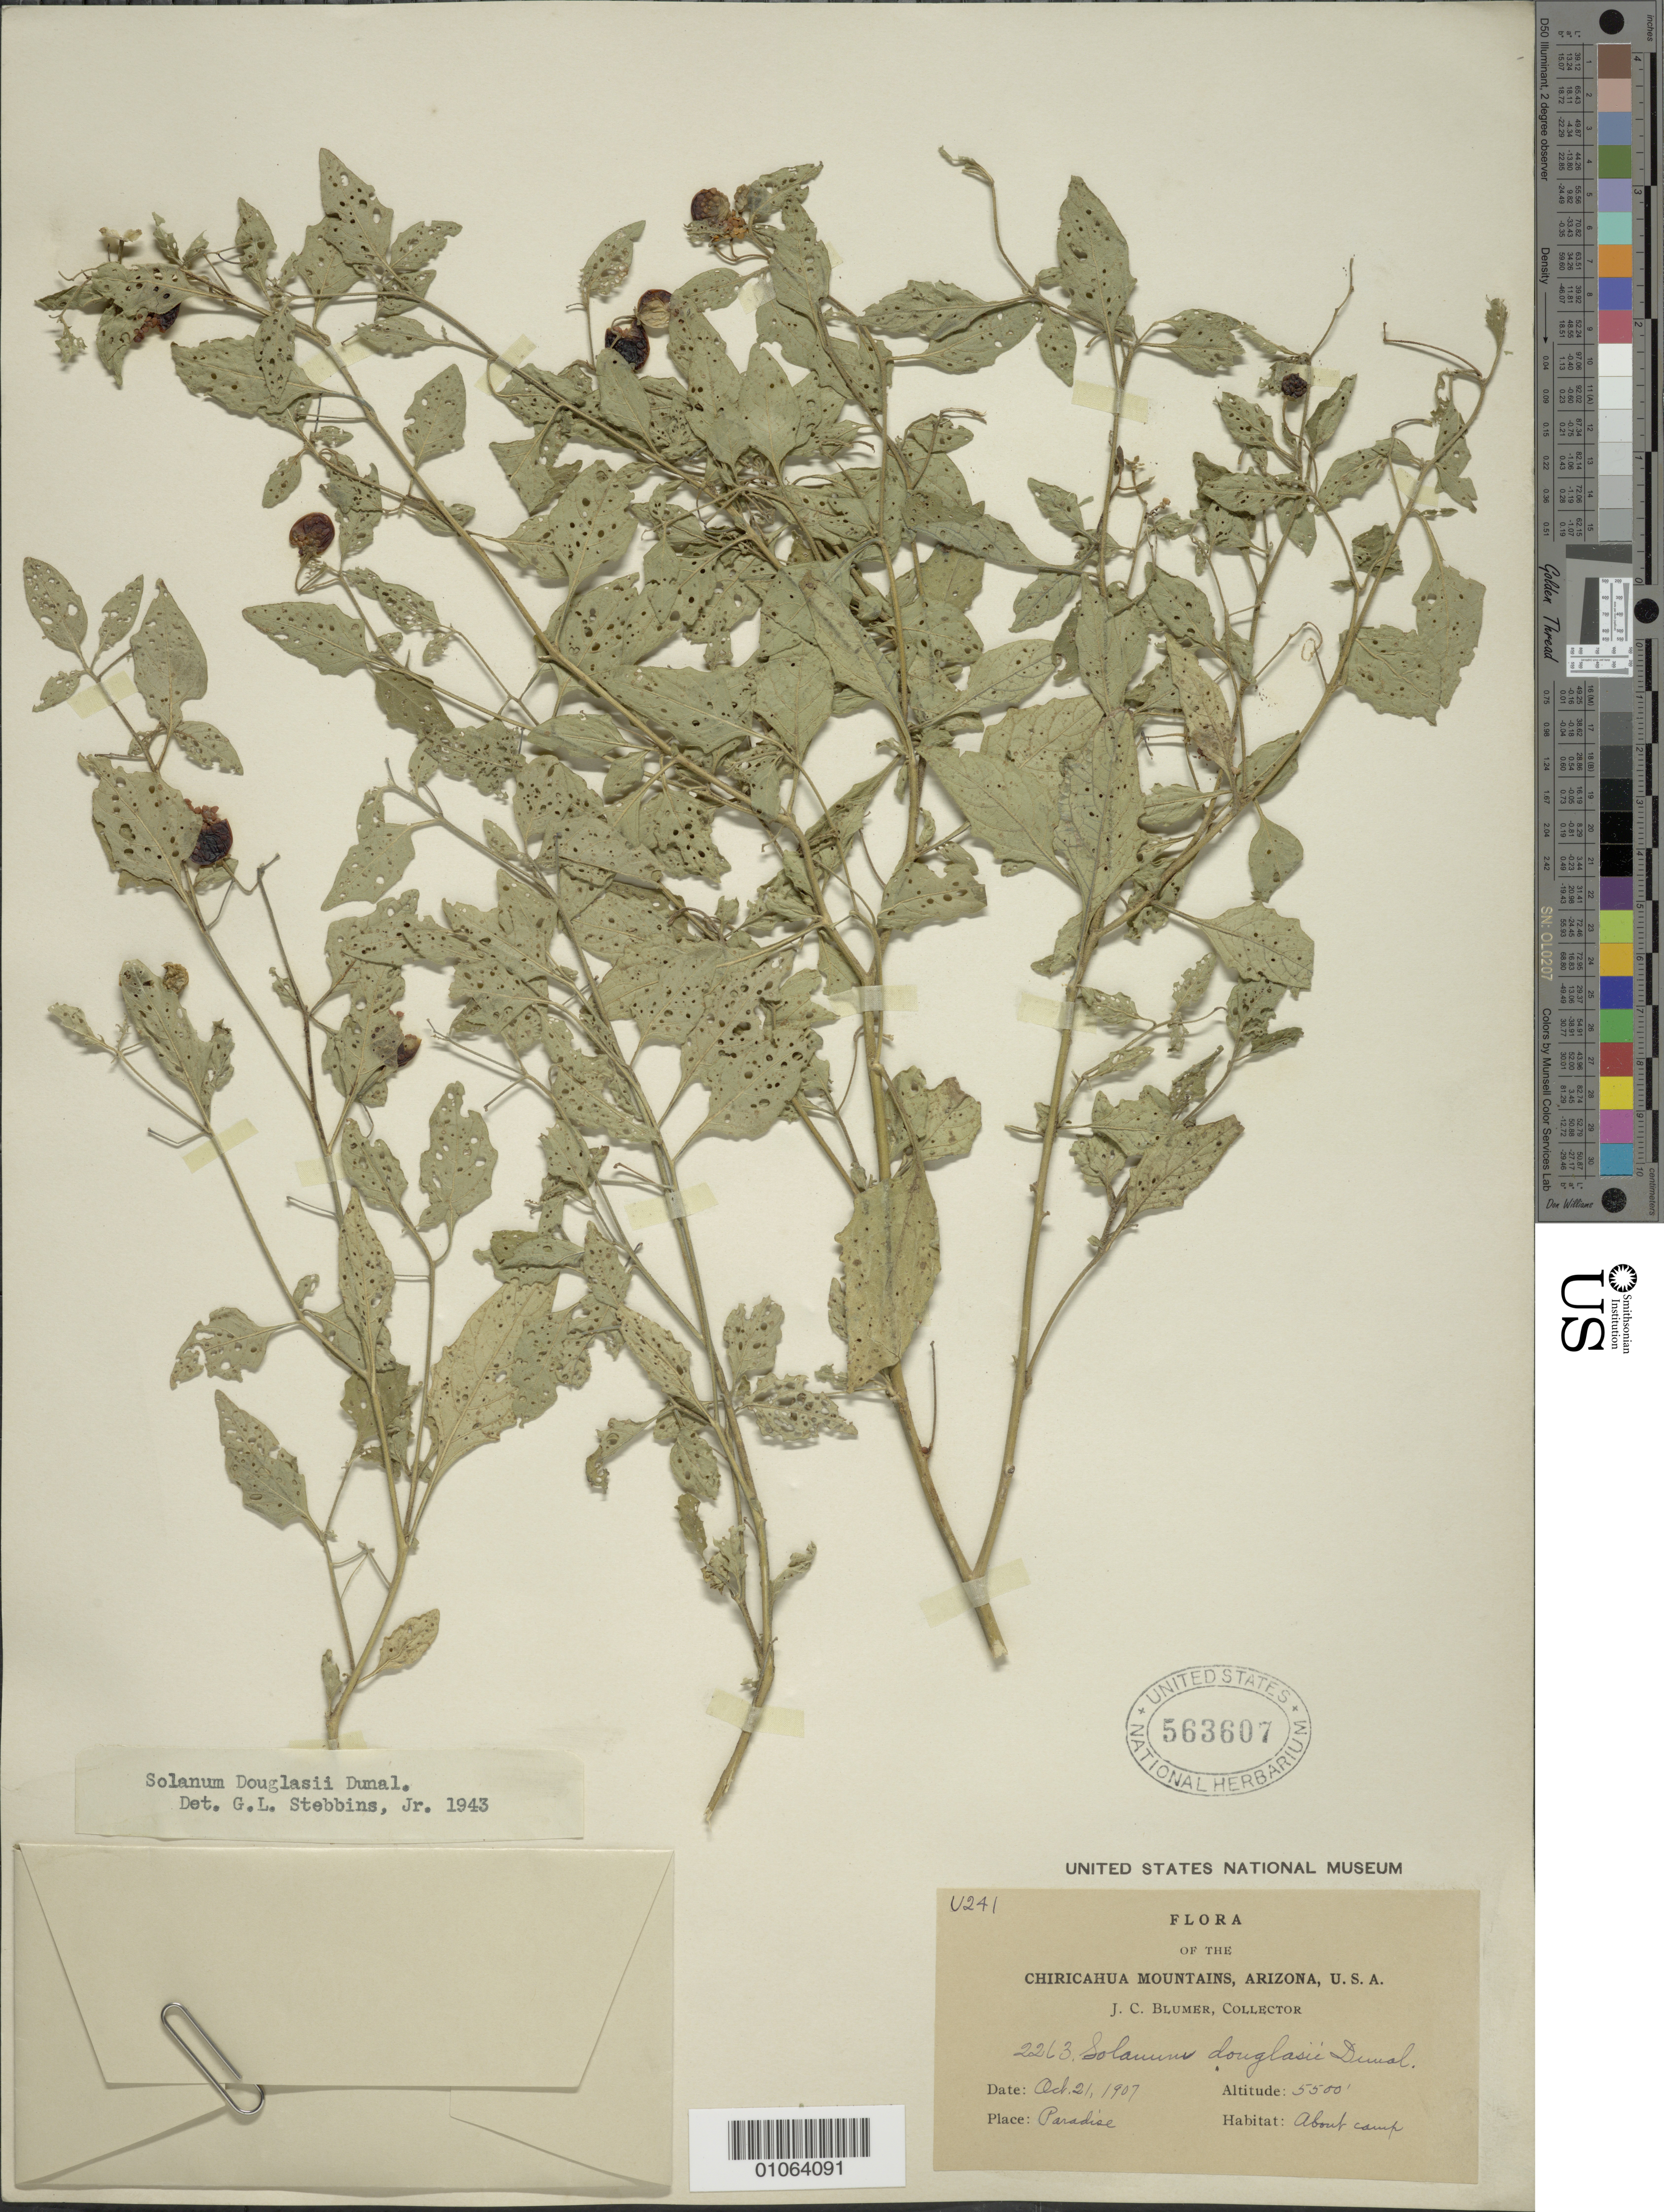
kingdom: Plantae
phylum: Tracheophyta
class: Magnoliopsida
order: Solanales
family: Solanaceae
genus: Solanum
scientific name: Solanum douglasii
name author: Dunal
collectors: J. C. Blumer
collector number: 2263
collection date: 1907-10-21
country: United States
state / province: Arizona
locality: The Chiricahua Mountains. Paradise. About camp.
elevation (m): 1676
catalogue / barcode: US 563607